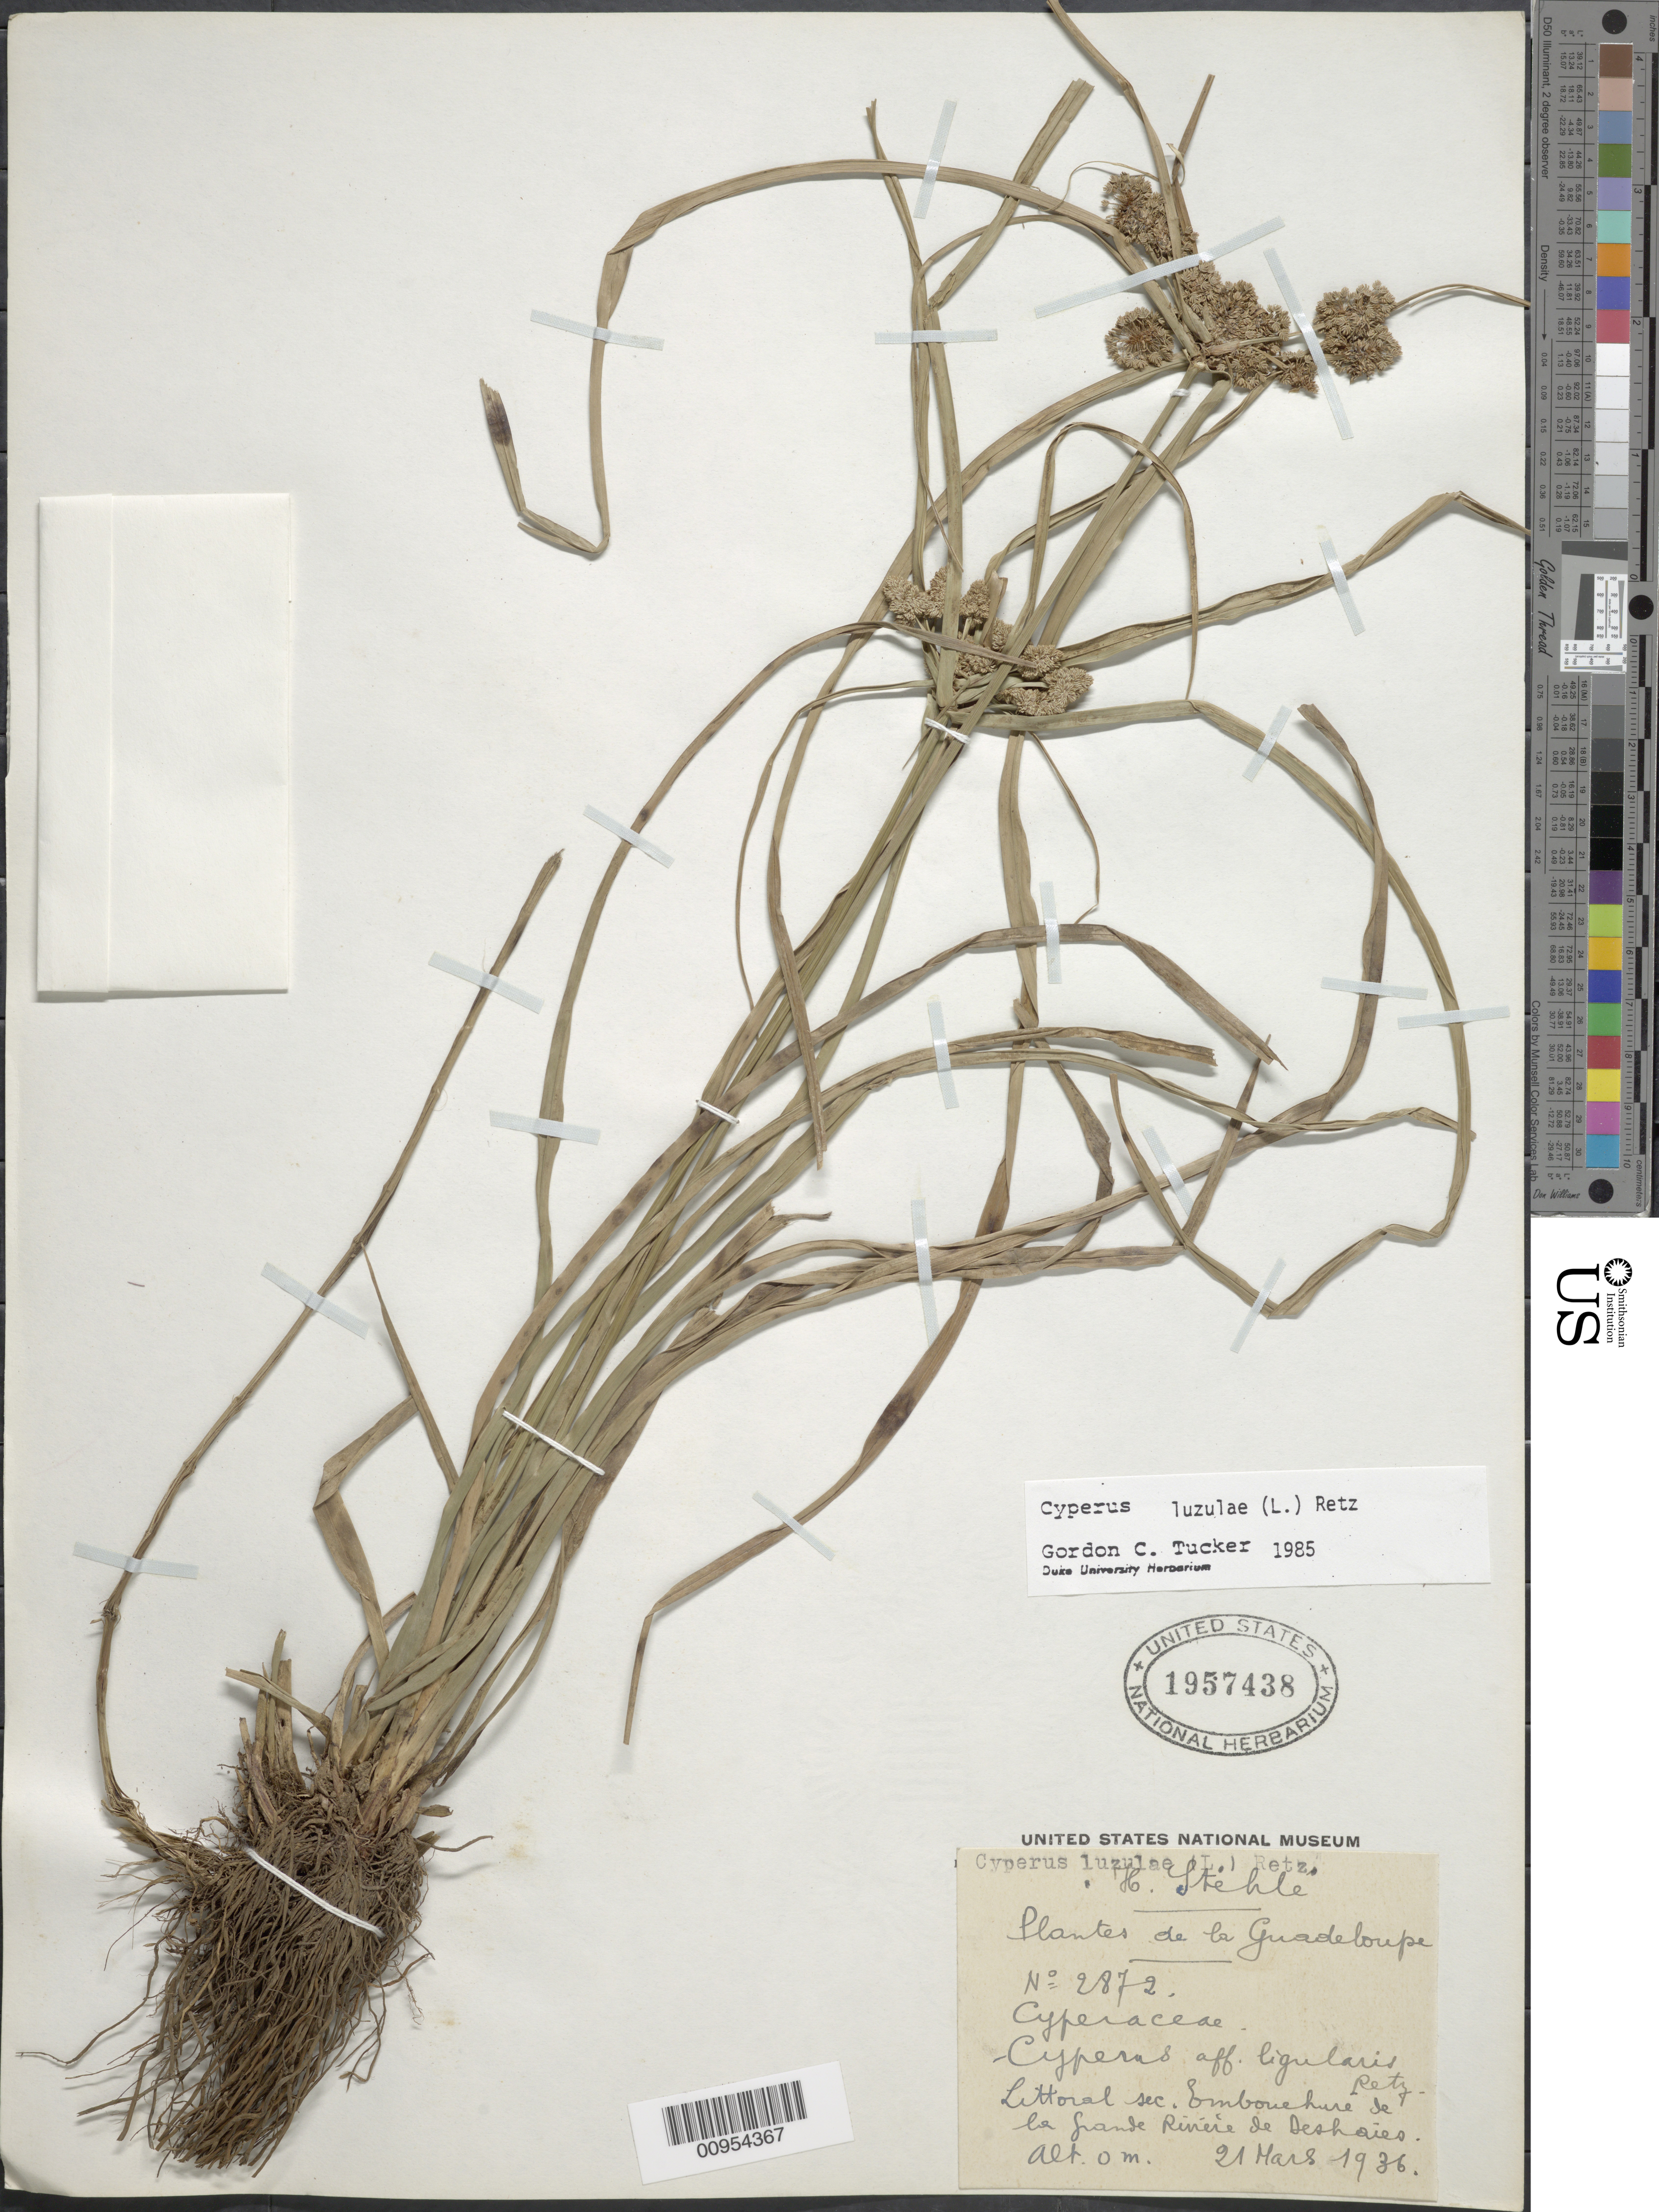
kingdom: Plantae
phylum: Tracheophyta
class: Liliopsida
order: Poales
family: Cyperaceae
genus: Cyperus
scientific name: Cyperus luzulae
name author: (L.) Rottb. ex Retz.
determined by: Tucker, G. C.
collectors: H. Stehlé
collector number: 2872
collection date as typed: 21 Mar 1936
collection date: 1936-03-21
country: Guadeloupe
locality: littoral sec. "Emboucheure" de la Grande Rivière de Deshaies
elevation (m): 0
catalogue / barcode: US 1957438